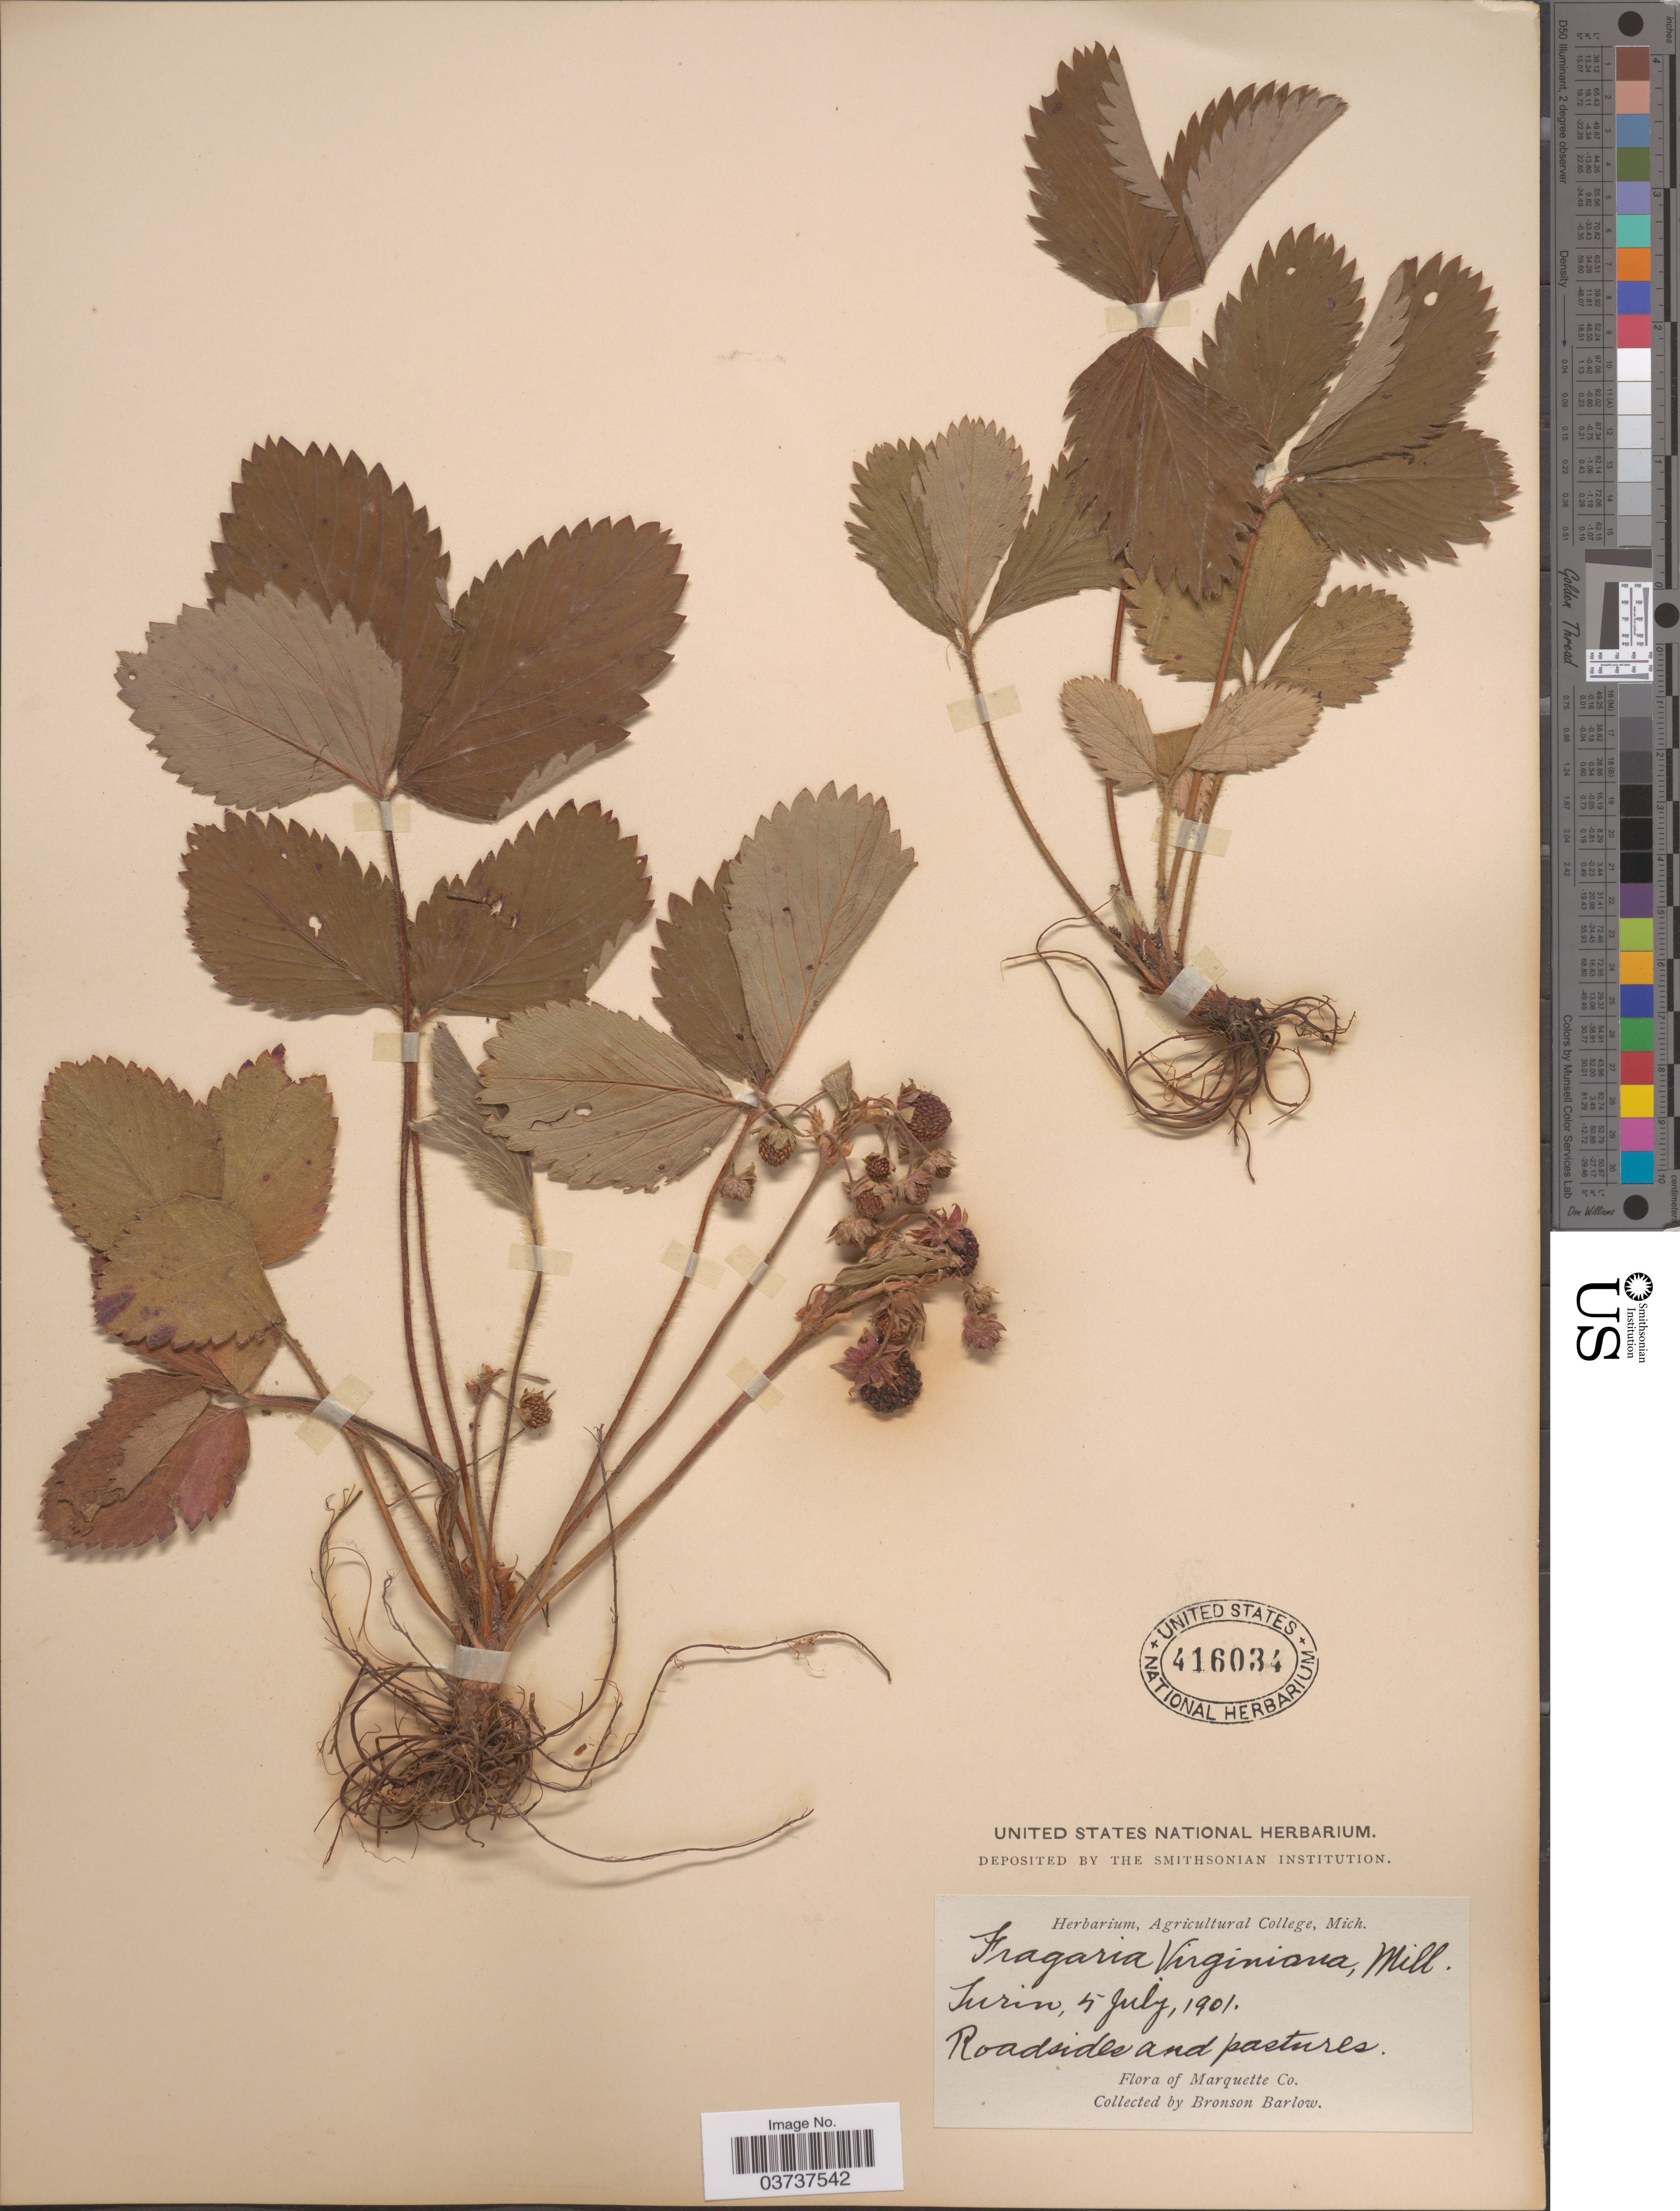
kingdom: Plantae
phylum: Tracheophyta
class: Magnoliopsida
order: Rosales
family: Rosaceae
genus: Fragaria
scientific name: Fragaria virginiana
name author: Mill.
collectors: Barlow, B.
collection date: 1901-07-05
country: United States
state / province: Michigan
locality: Turin. Marquette Co.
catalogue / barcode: US 416034